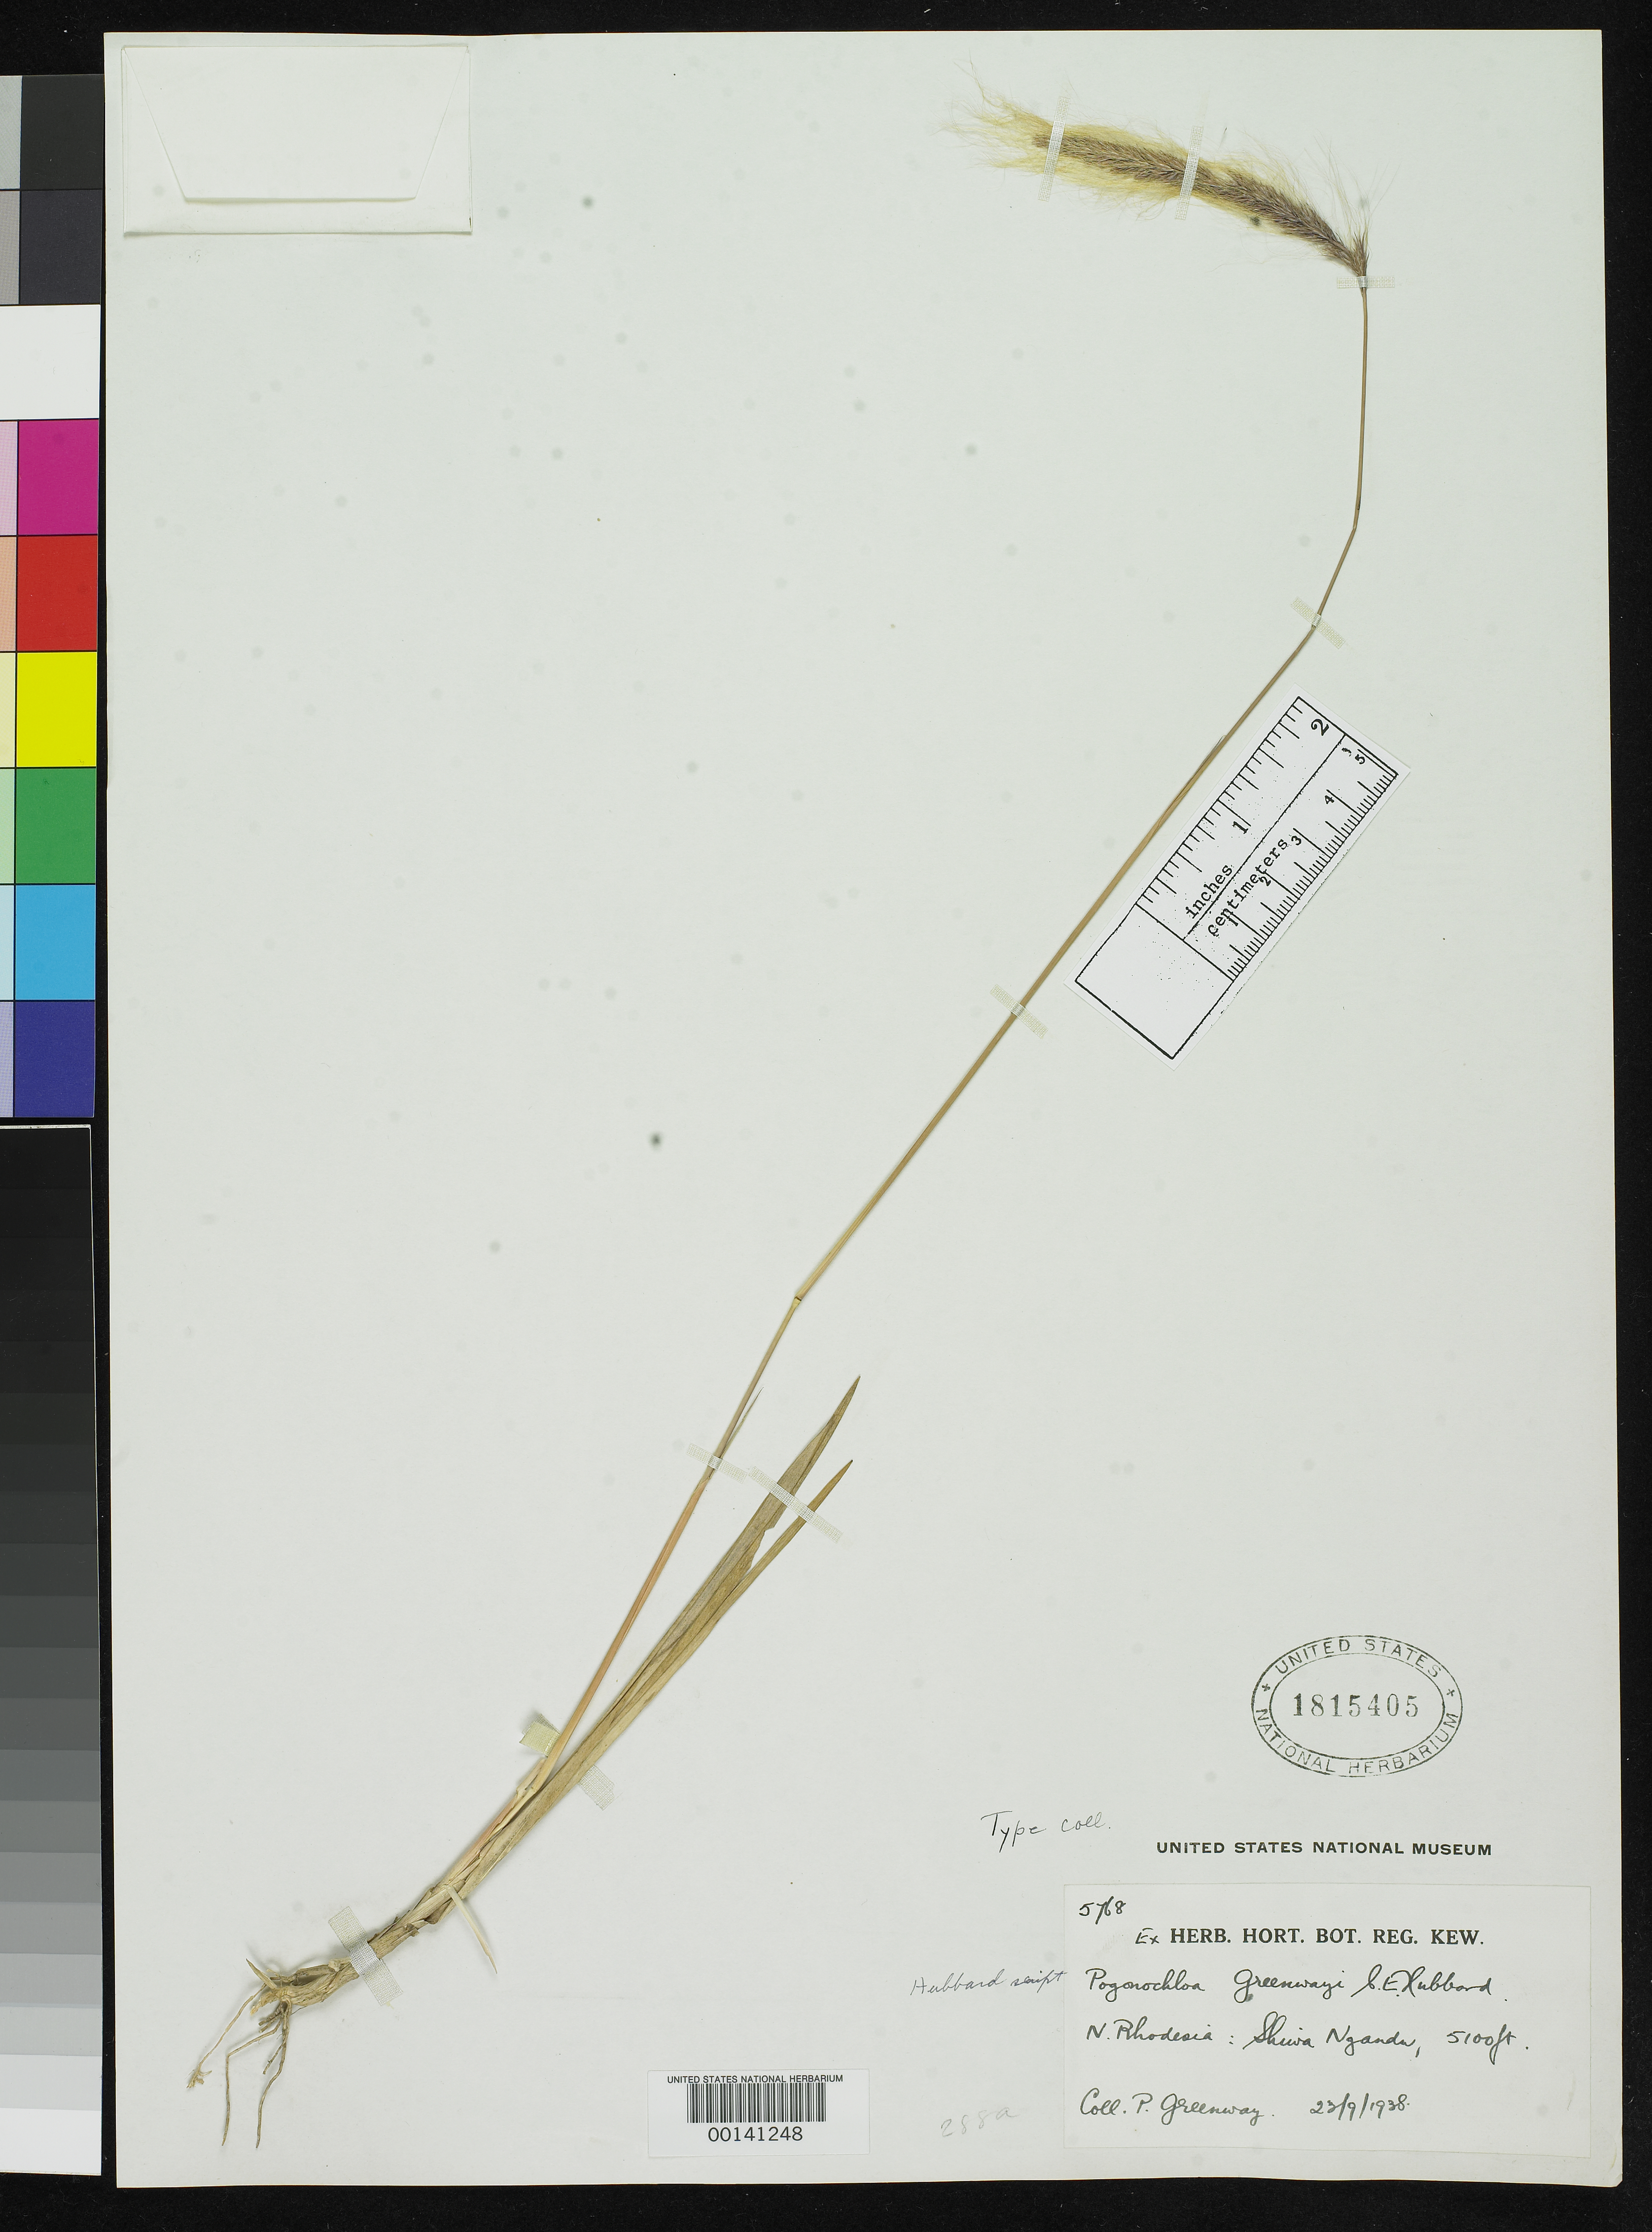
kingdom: Plantae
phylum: Tracheophyta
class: Liliopsida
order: Poales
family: Poaceae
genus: Pogonochloa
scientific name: Pogonochloa greenwayi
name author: C.E. Hubb.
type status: Type Collection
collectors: P. J. Greenway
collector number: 5768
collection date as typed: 23 Sep 1938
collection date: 1938-09-23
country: Zimbabwe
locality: Shiwa Ngandu.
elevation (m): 1530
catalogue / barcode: US 1815405